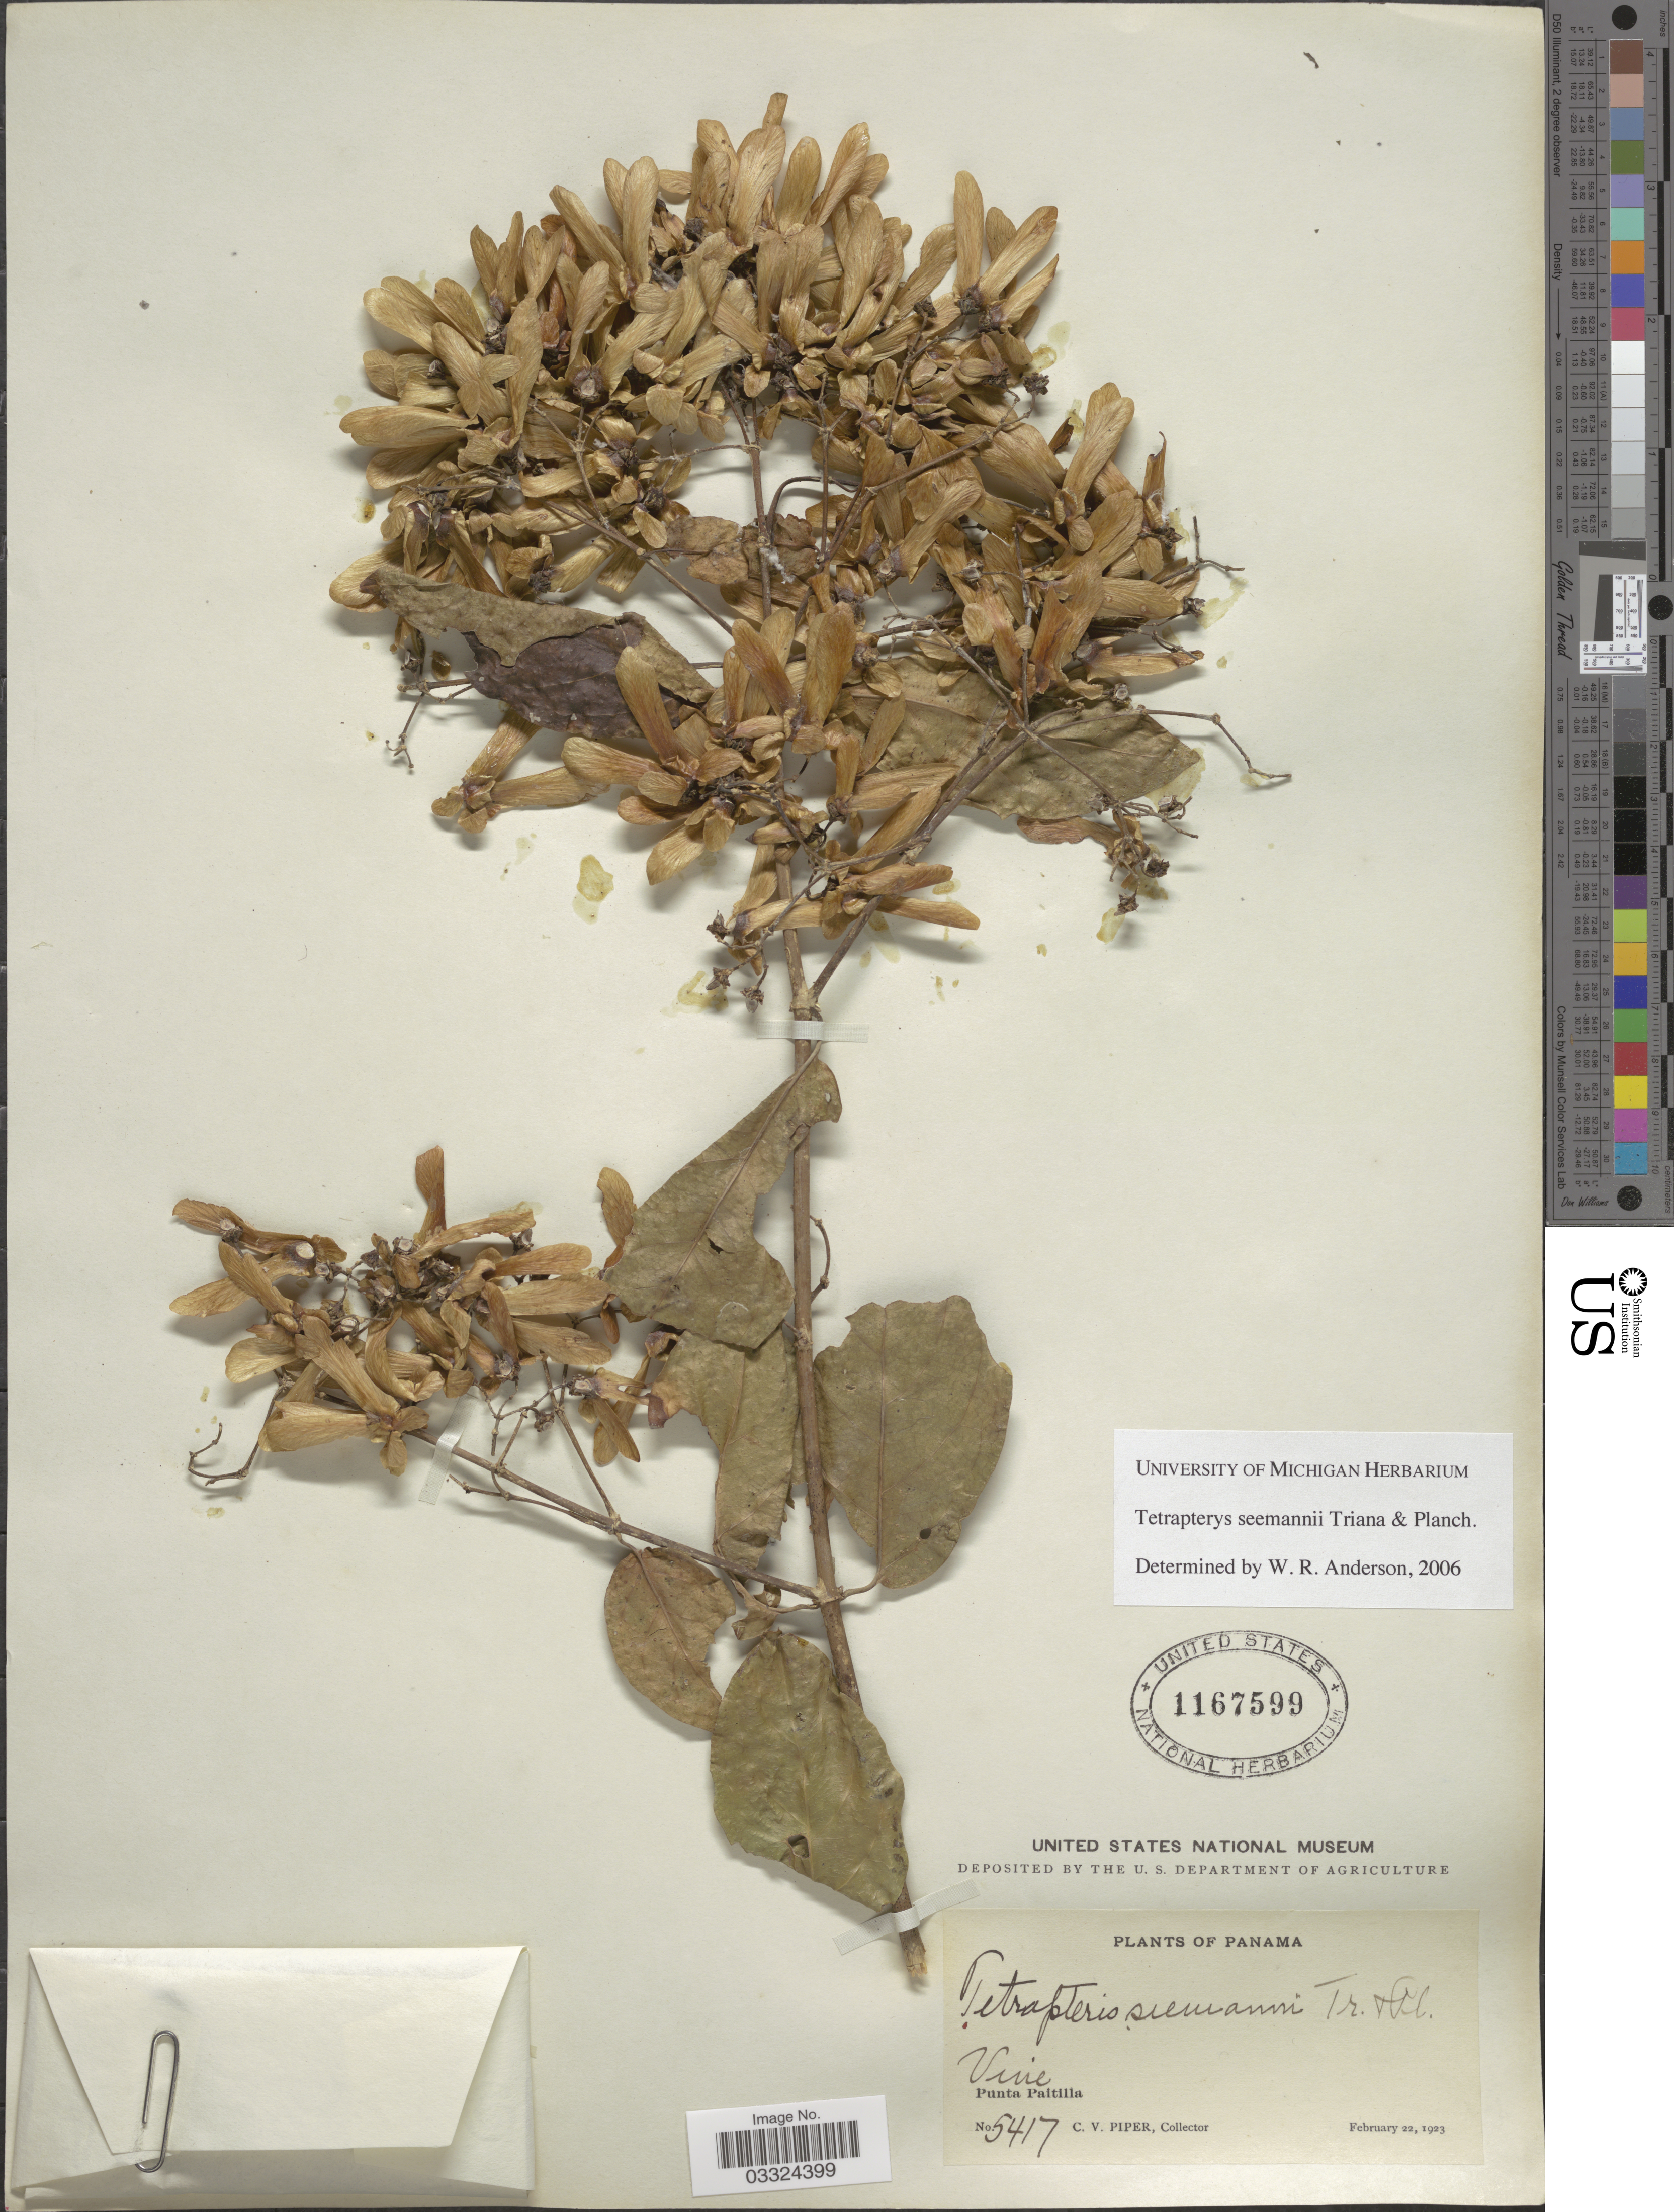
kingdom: Plantae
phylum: Tracheophyta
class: Magnoliopsida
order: Malpighiales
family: Malpighiaceae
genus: Tetrapterys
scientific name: Tetrapterys seemannii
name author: Triana & Planch.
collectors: C. V. Piper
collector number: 5417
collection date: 1923-02-22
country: Panama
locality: Punta Paitilla.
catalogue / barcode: US 1167599